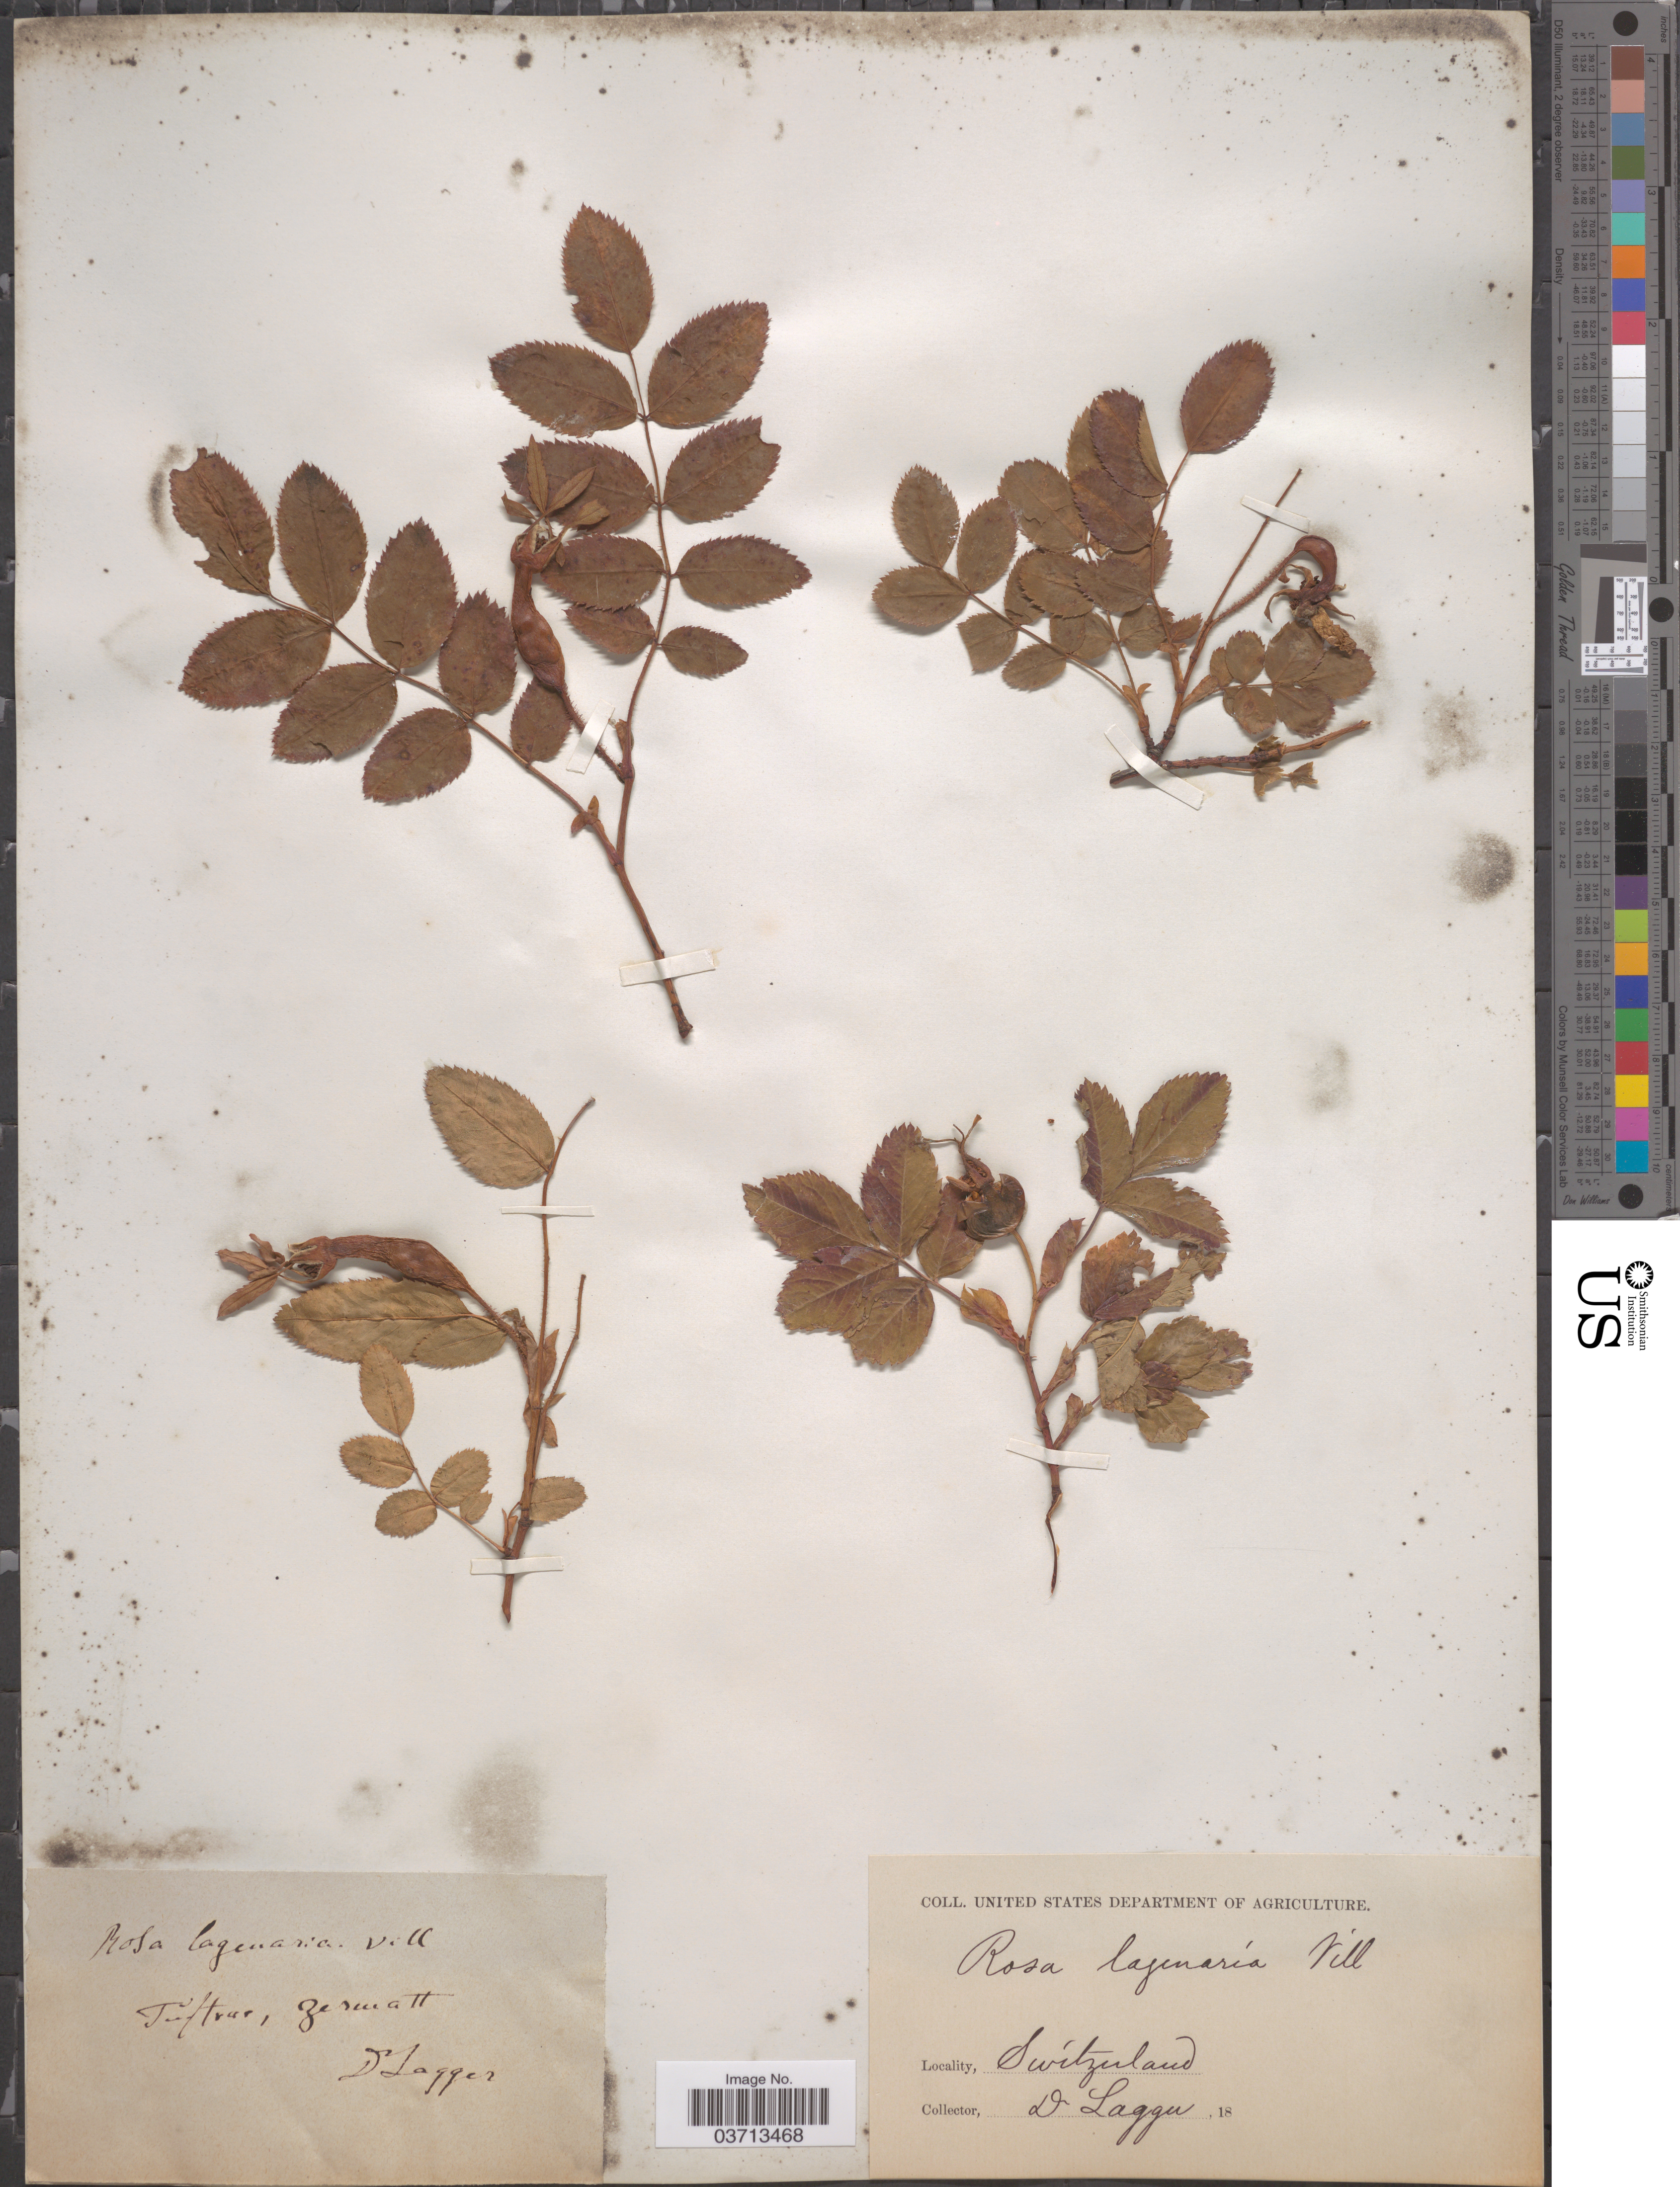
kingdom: Plantae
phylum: Tracheophyta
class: Magnoliopsida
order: Rosales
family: Rosaceae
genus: Rosa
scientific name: Rosa lagenaria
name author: Vill.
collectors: F. J. Lagger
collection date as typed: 18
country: Switzerland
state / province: Valais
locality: Zermatt.